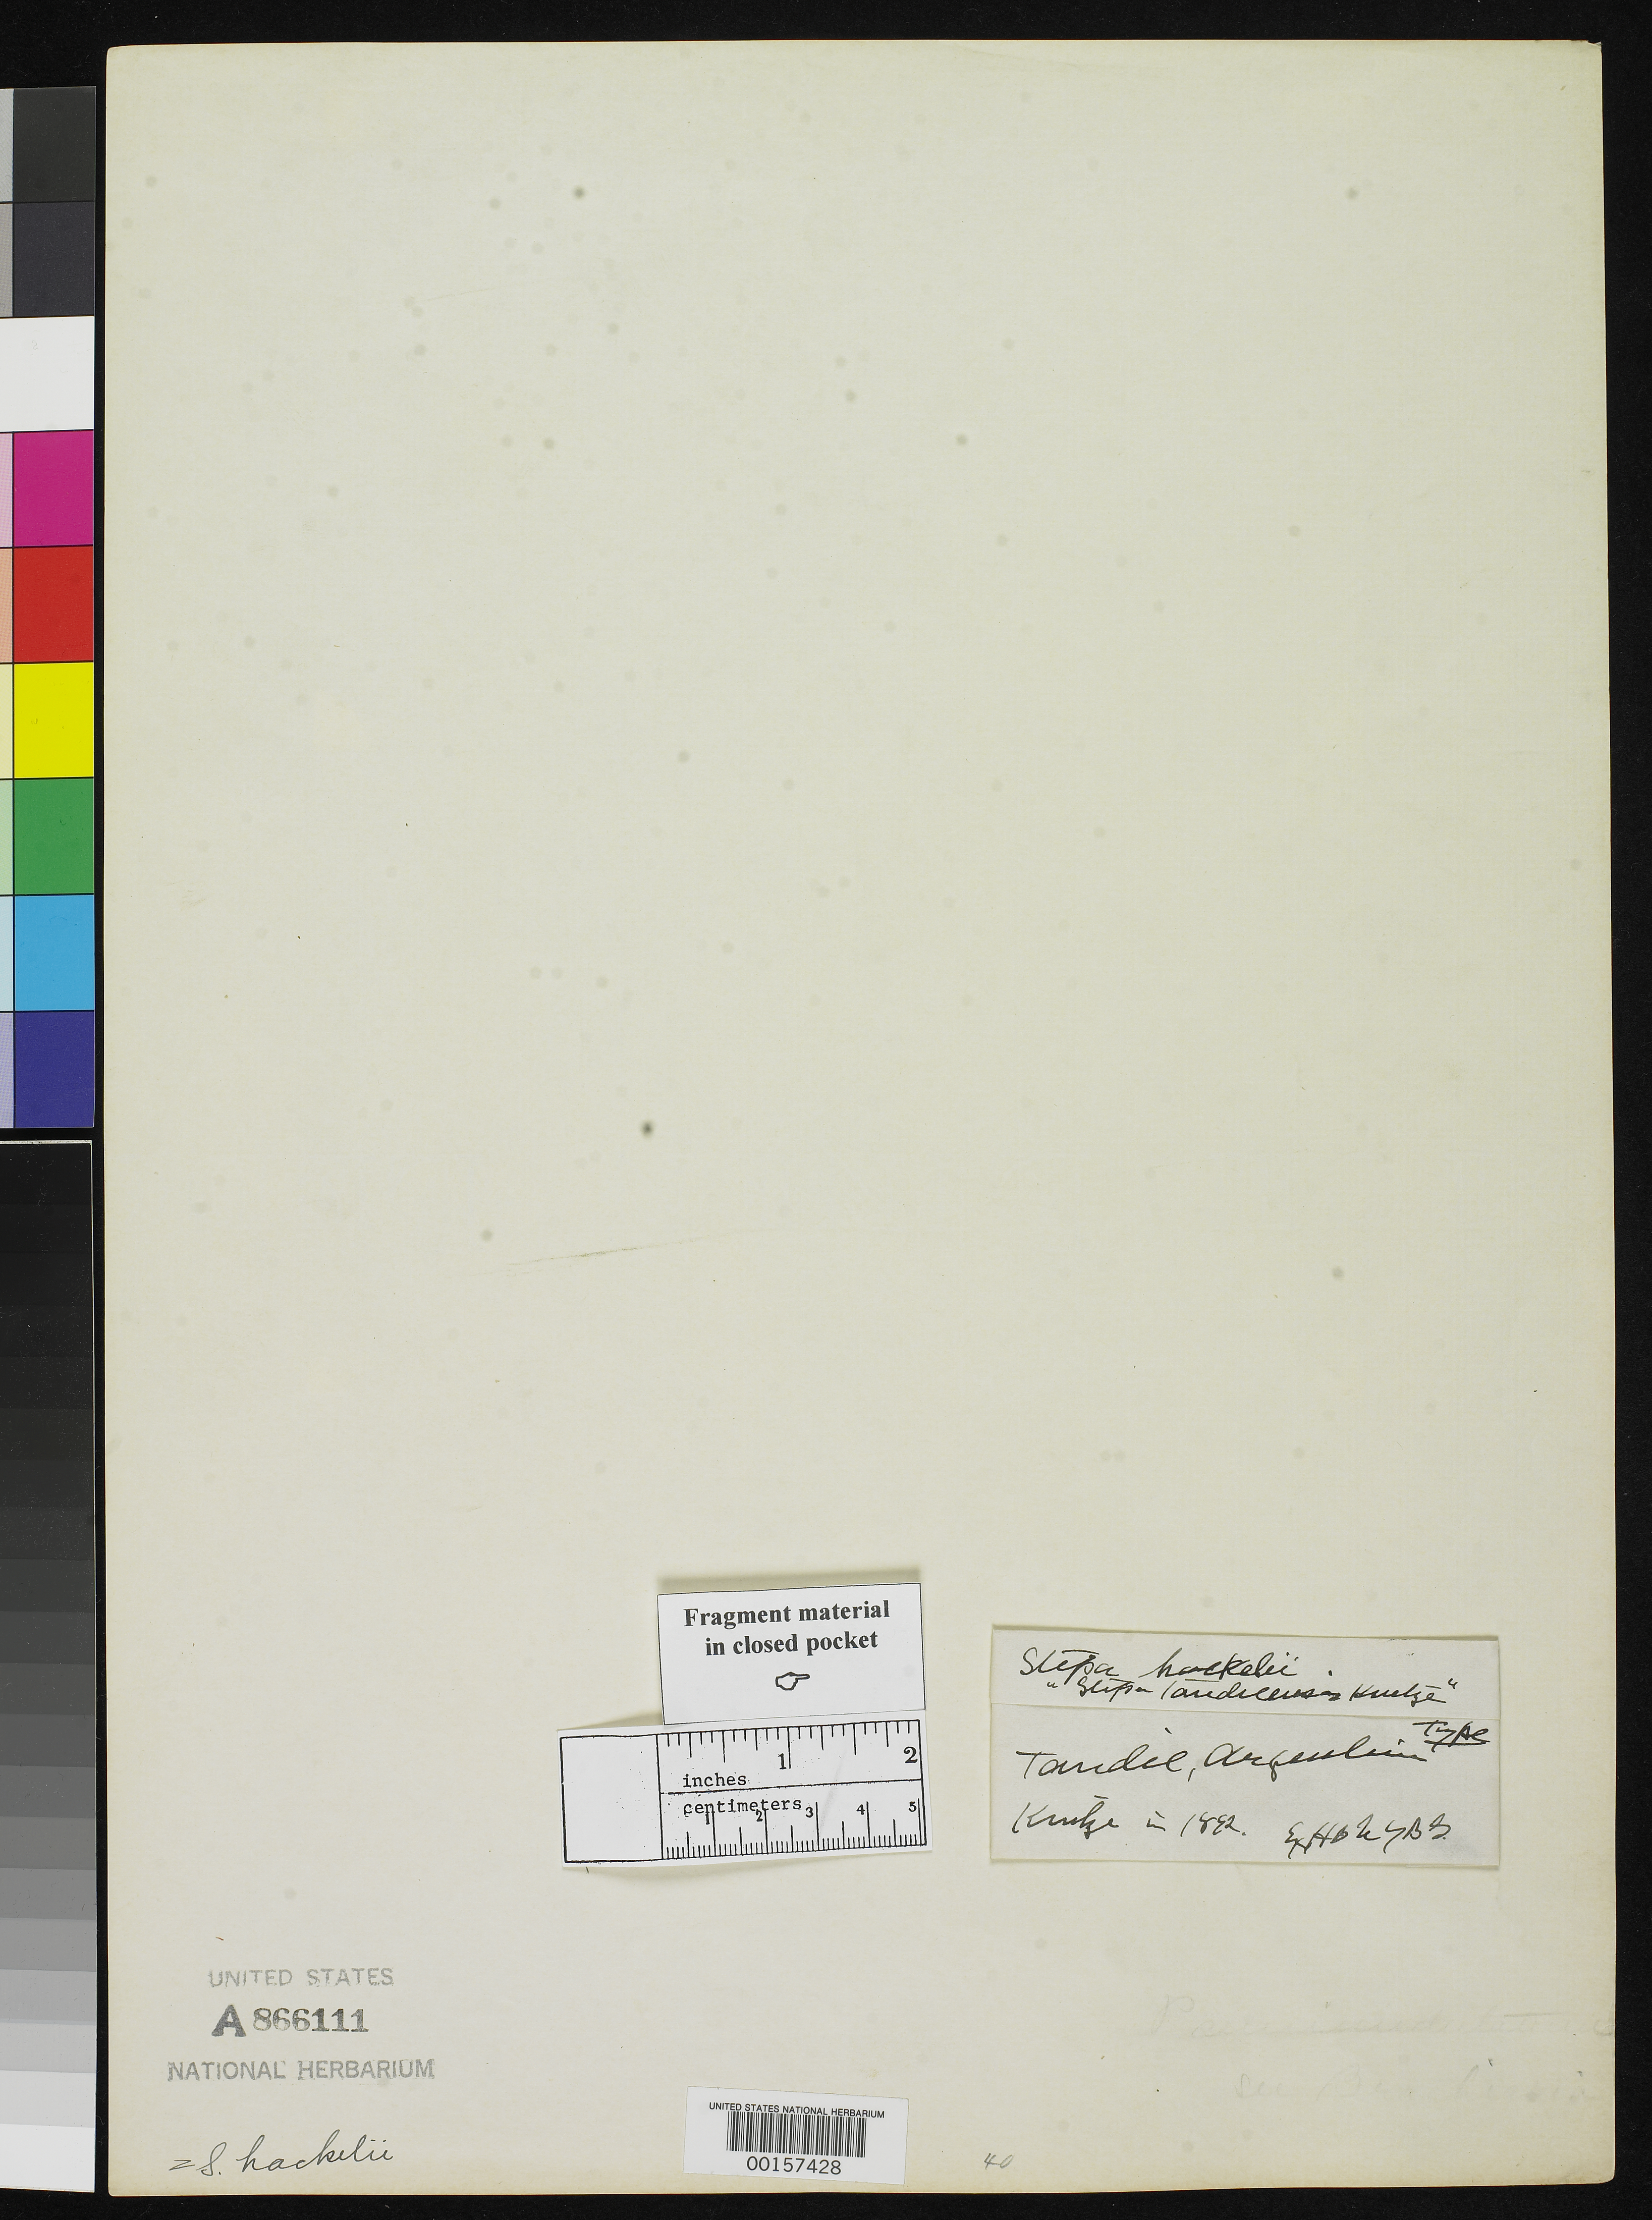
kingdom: Plantae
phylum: Tracheophyta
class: Liliopsida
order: Poales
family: Poaceae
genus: Stipa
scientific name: Stipa tandelensis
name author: Kuntze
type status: Type Fragment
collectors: C.E.O. Kuntze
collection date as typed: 1892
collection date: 1892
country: Argentina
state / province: Buenos Aires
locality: Tandil.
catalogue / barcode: US 866111A